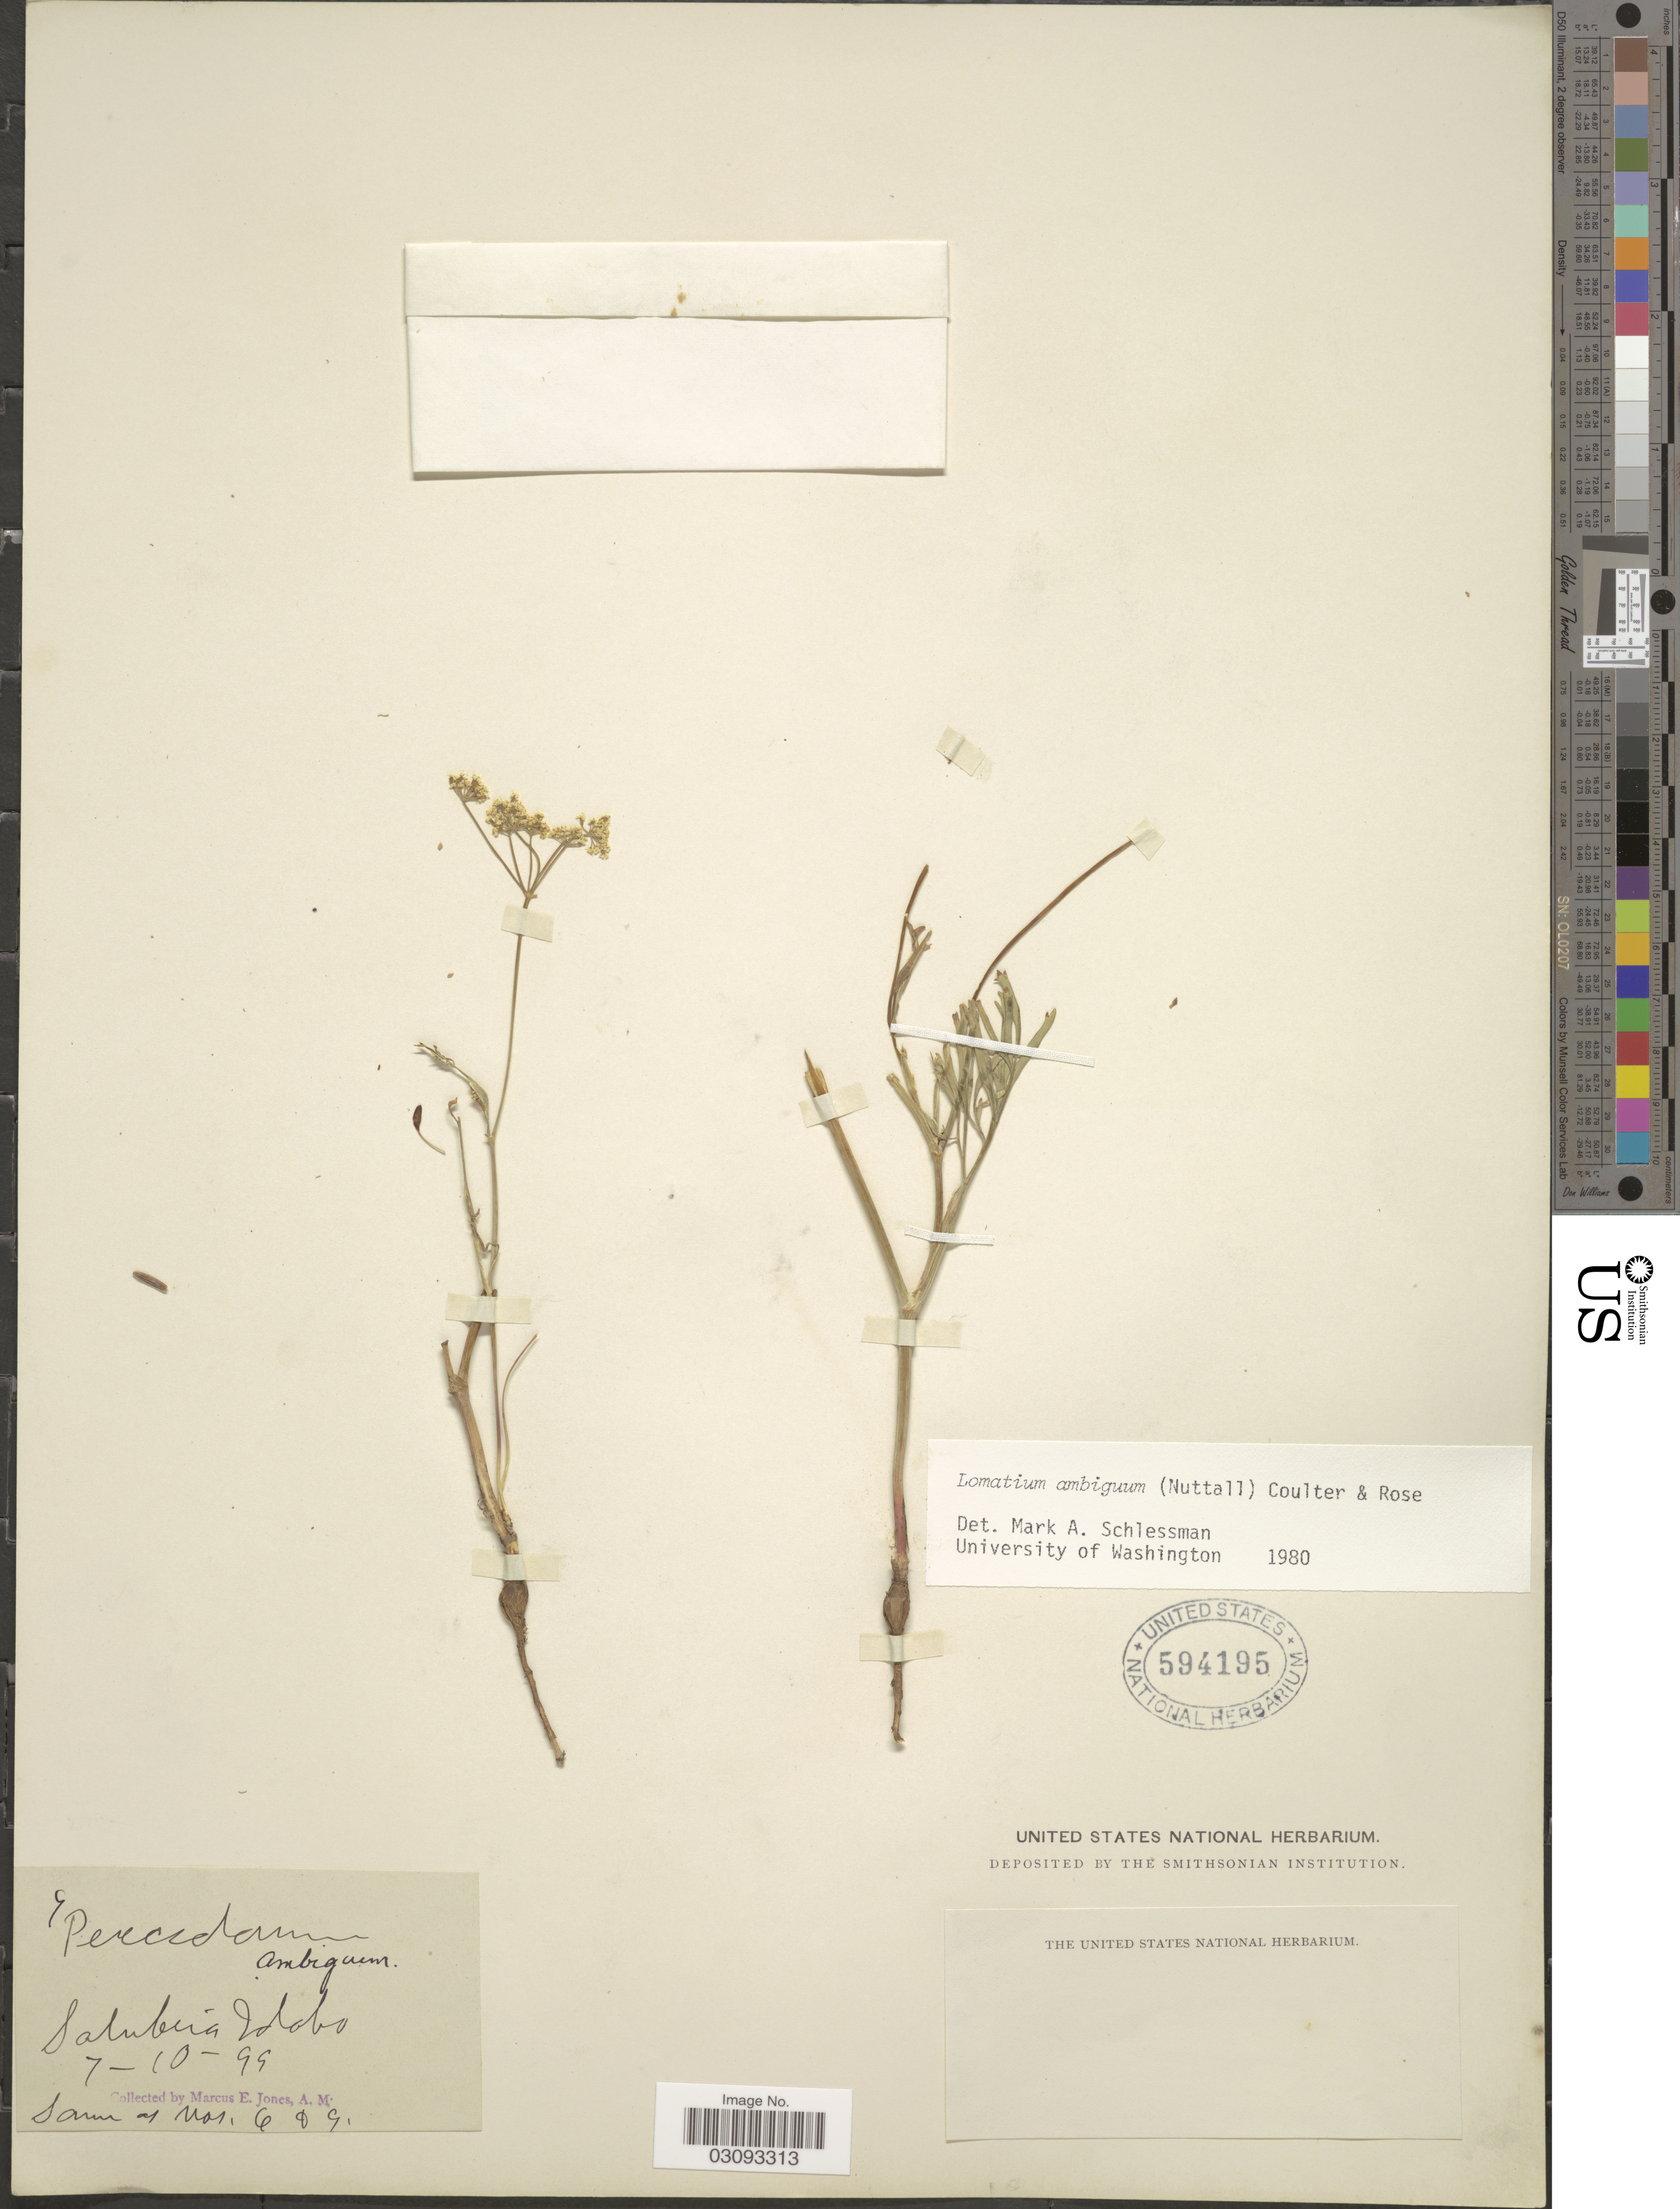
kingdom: Plantae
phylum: Tracheophyta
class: Magnoliopsida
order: Apiales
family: Apiaceae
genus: Lomatium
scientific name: Lomatium ambiguum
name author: (Nutt.) Coult. & Rose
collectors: M. E. Jones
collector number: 9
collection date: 1899-07-10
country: United States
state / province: Idaho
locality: Salubria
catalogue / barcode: US 594195